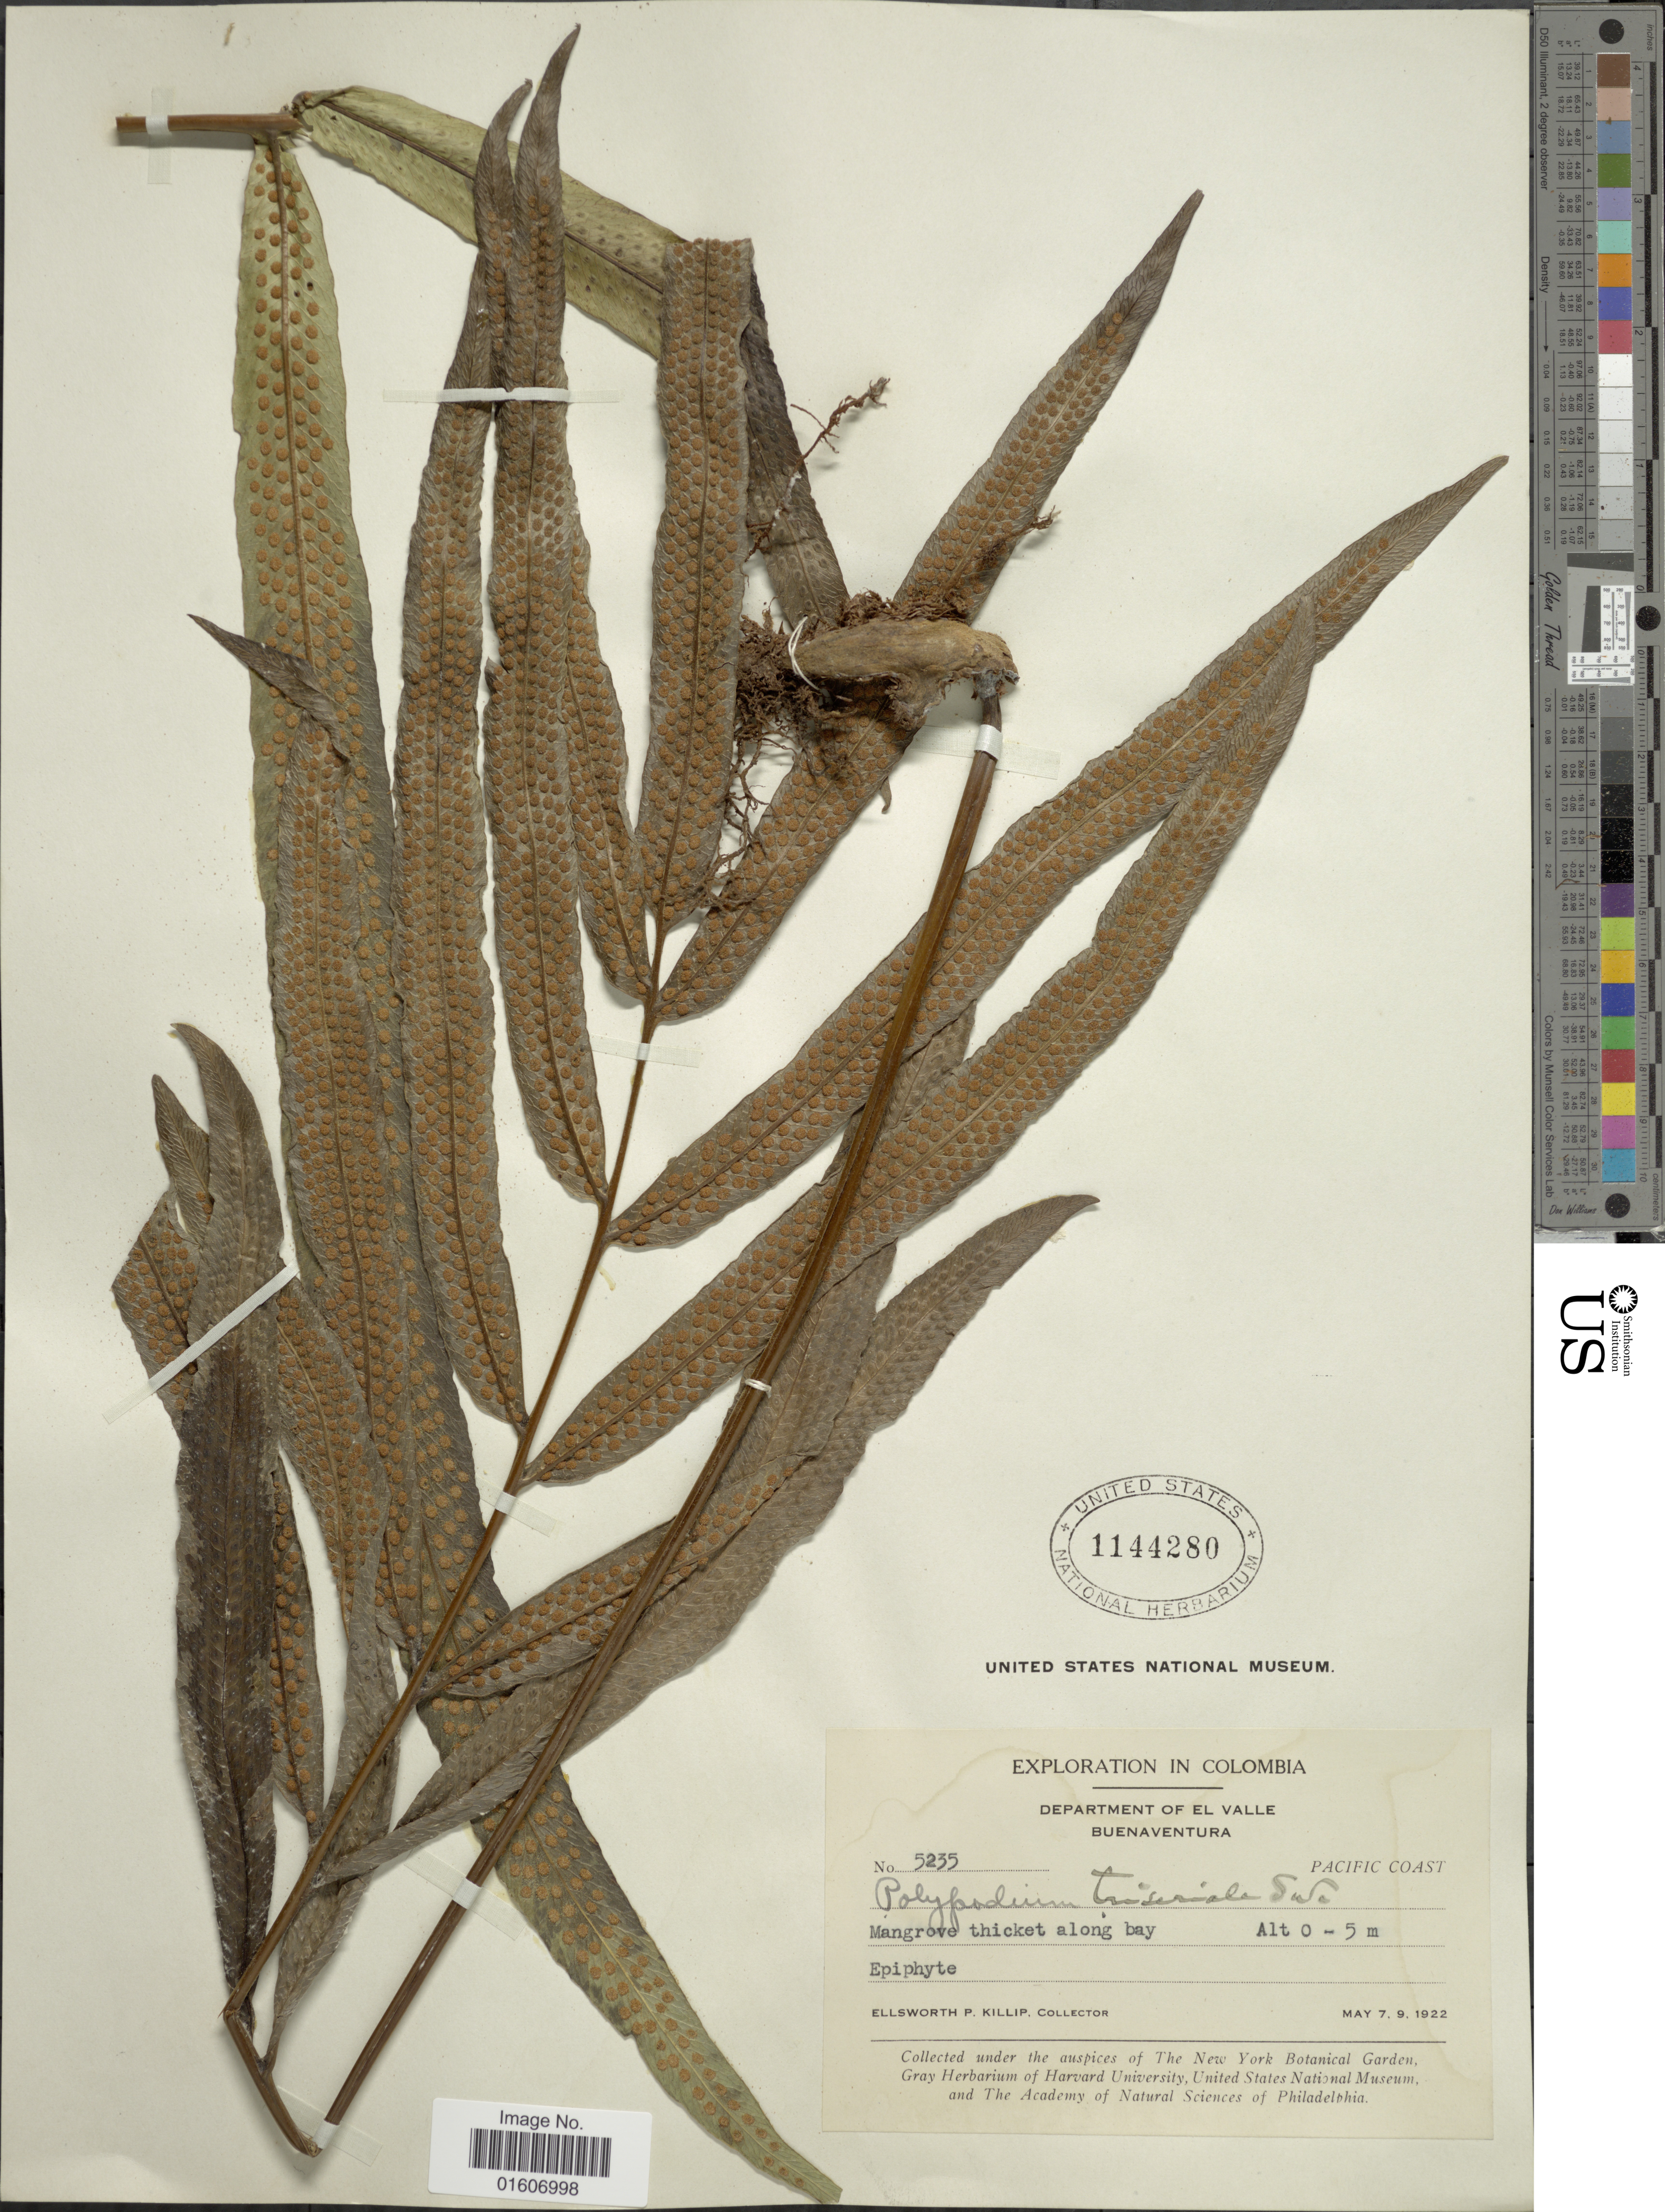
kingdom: Plantae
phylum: Tracheophyta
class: Polypodiopsida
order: Polypodiales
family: Polypodiaceae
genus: Serpocaulon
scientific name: Serpocaulon triseriale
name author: (Sw.) A.R. Sm.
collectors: E. P. Killip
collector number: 5235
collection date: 1922-05-07/1922-05-09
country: Colombia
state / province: Valle del Cauca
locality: Department of El Valle, Buenaventura, Pacific Coast, Mangrove thicket along bay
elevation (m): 0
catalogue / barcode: US 1144280